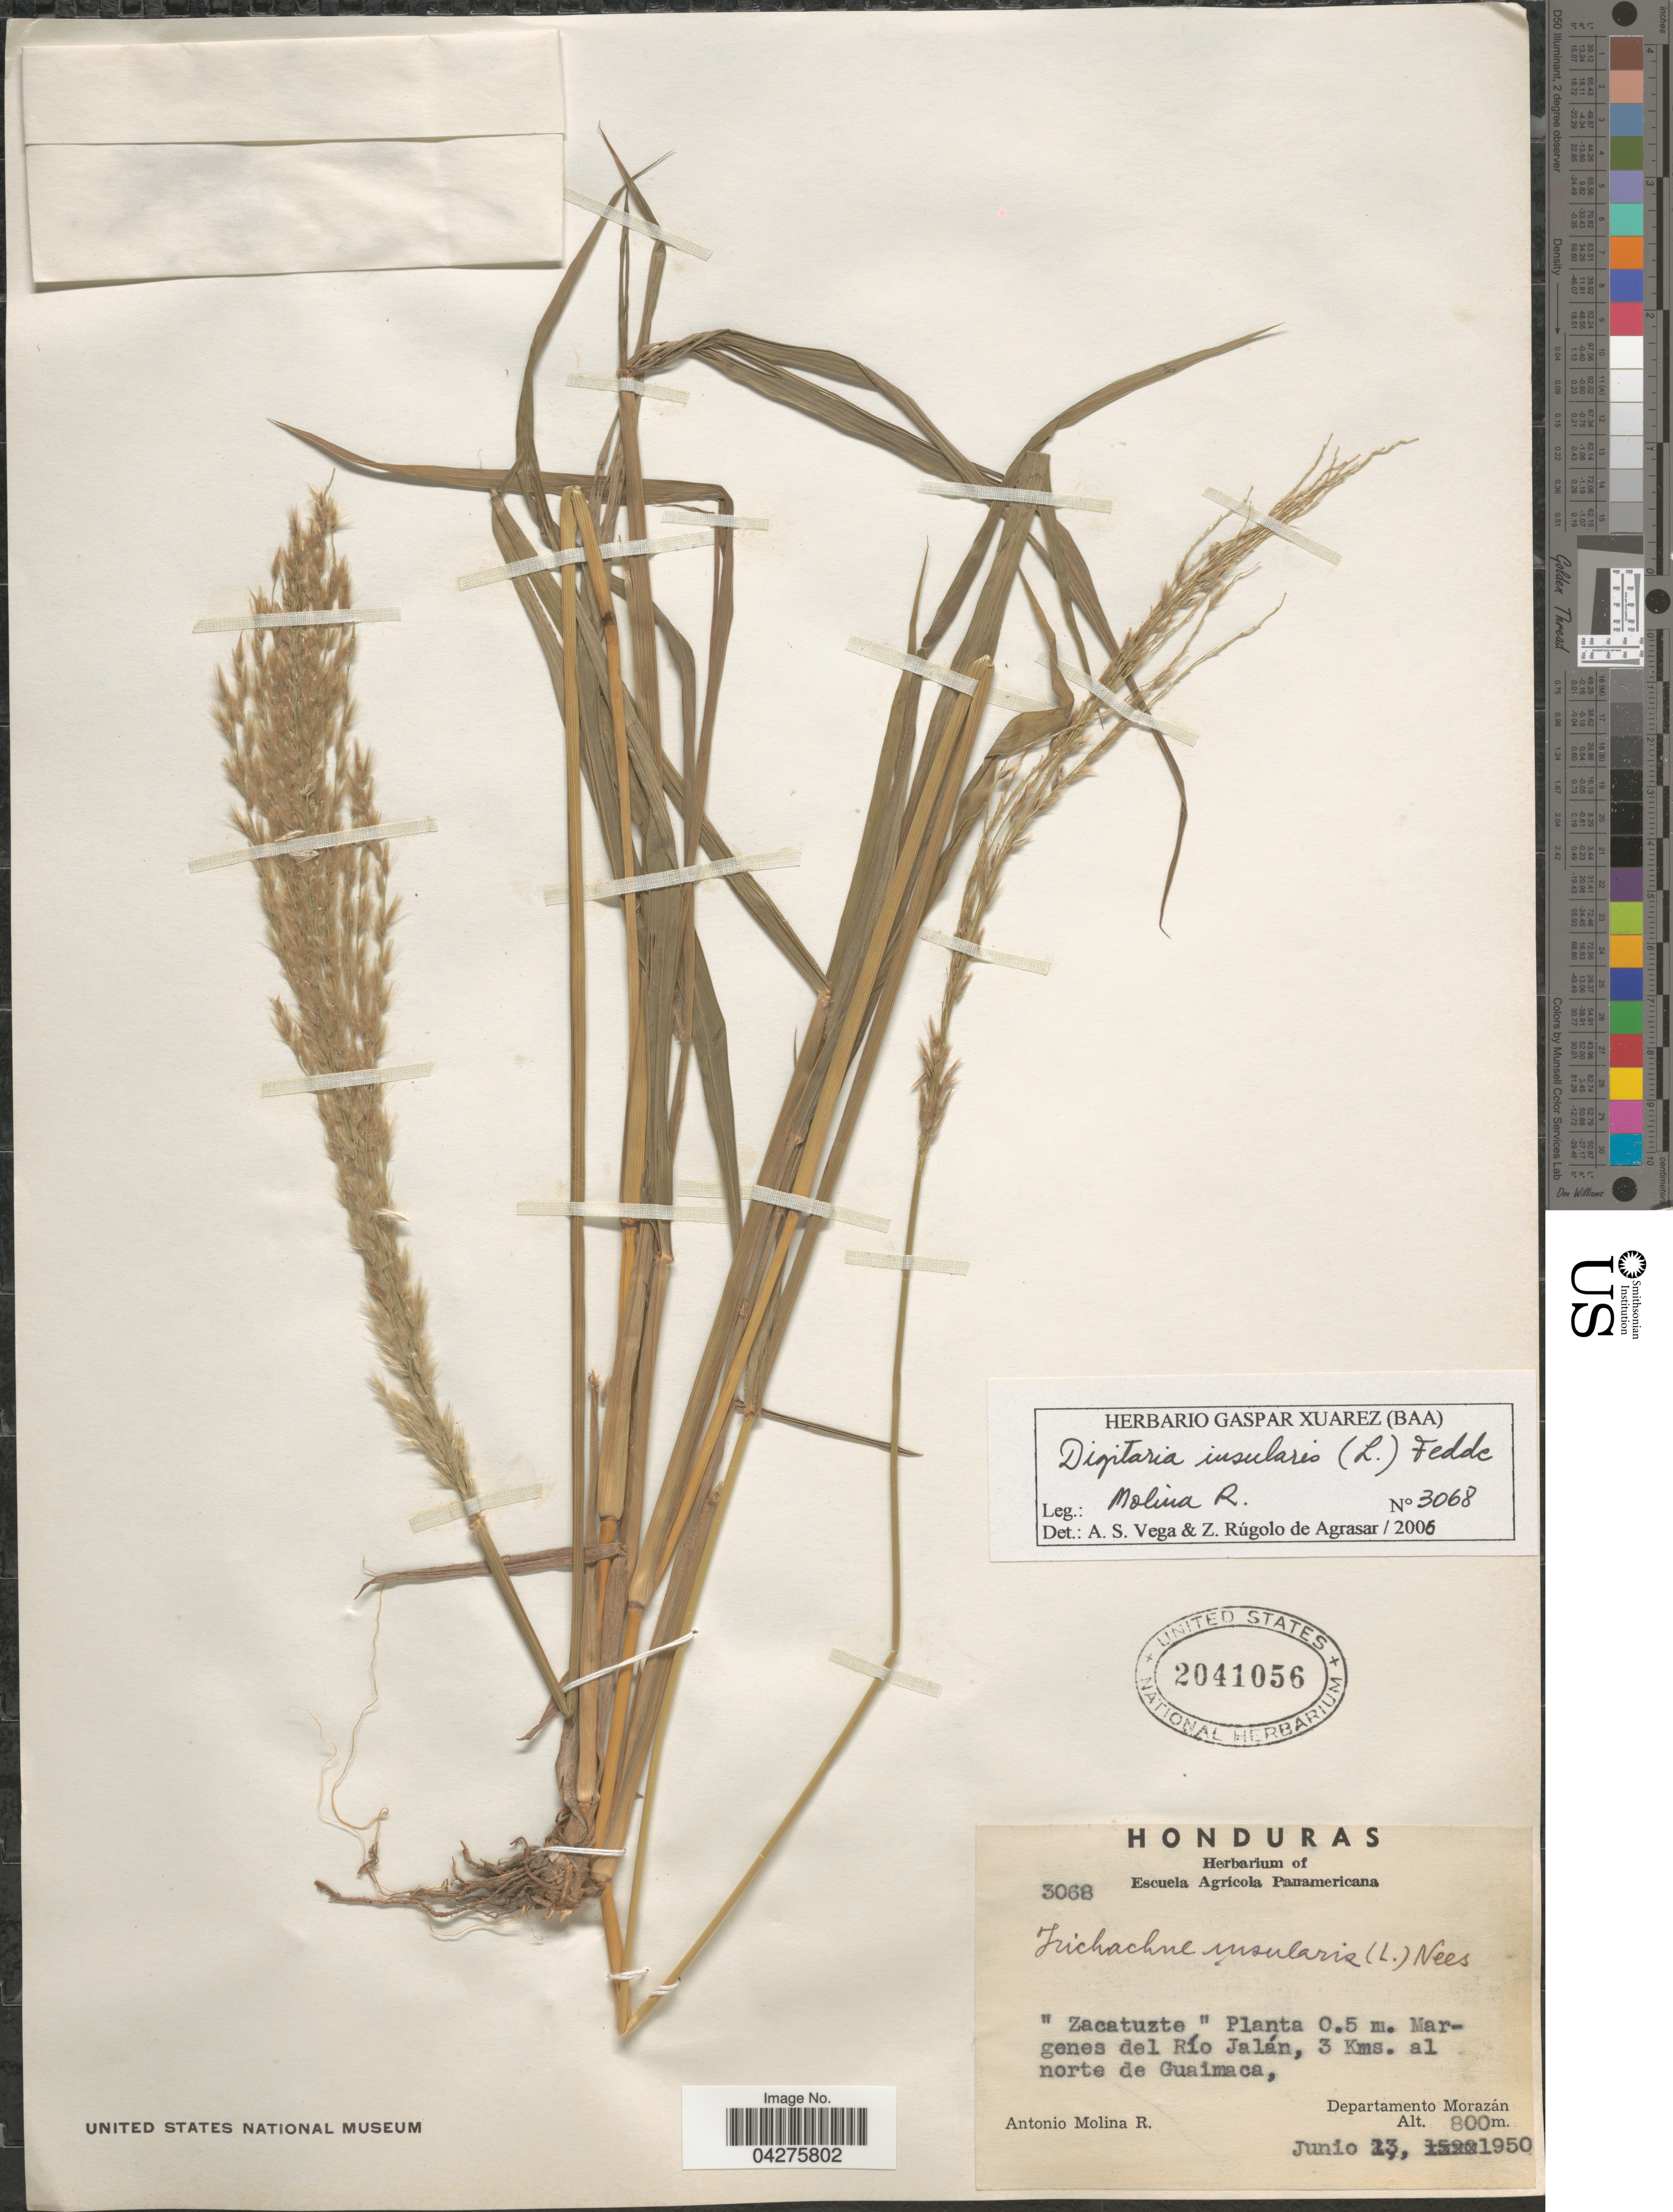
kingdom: Plantae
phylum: Tracheophyta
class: Liliopsida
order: Poales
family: Poaceae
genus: Digitaria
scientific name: Digitaria insularis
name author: (L.) Fedde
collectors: A. Molina R.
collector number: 3068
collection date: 1950-06-13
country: Honduras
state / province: Fco. Morazán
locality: Margenes del Río Jalán, 3 Kms. al norte de Guaimaca, Departamento Morazán.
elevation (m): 800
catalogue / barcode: US 2041056